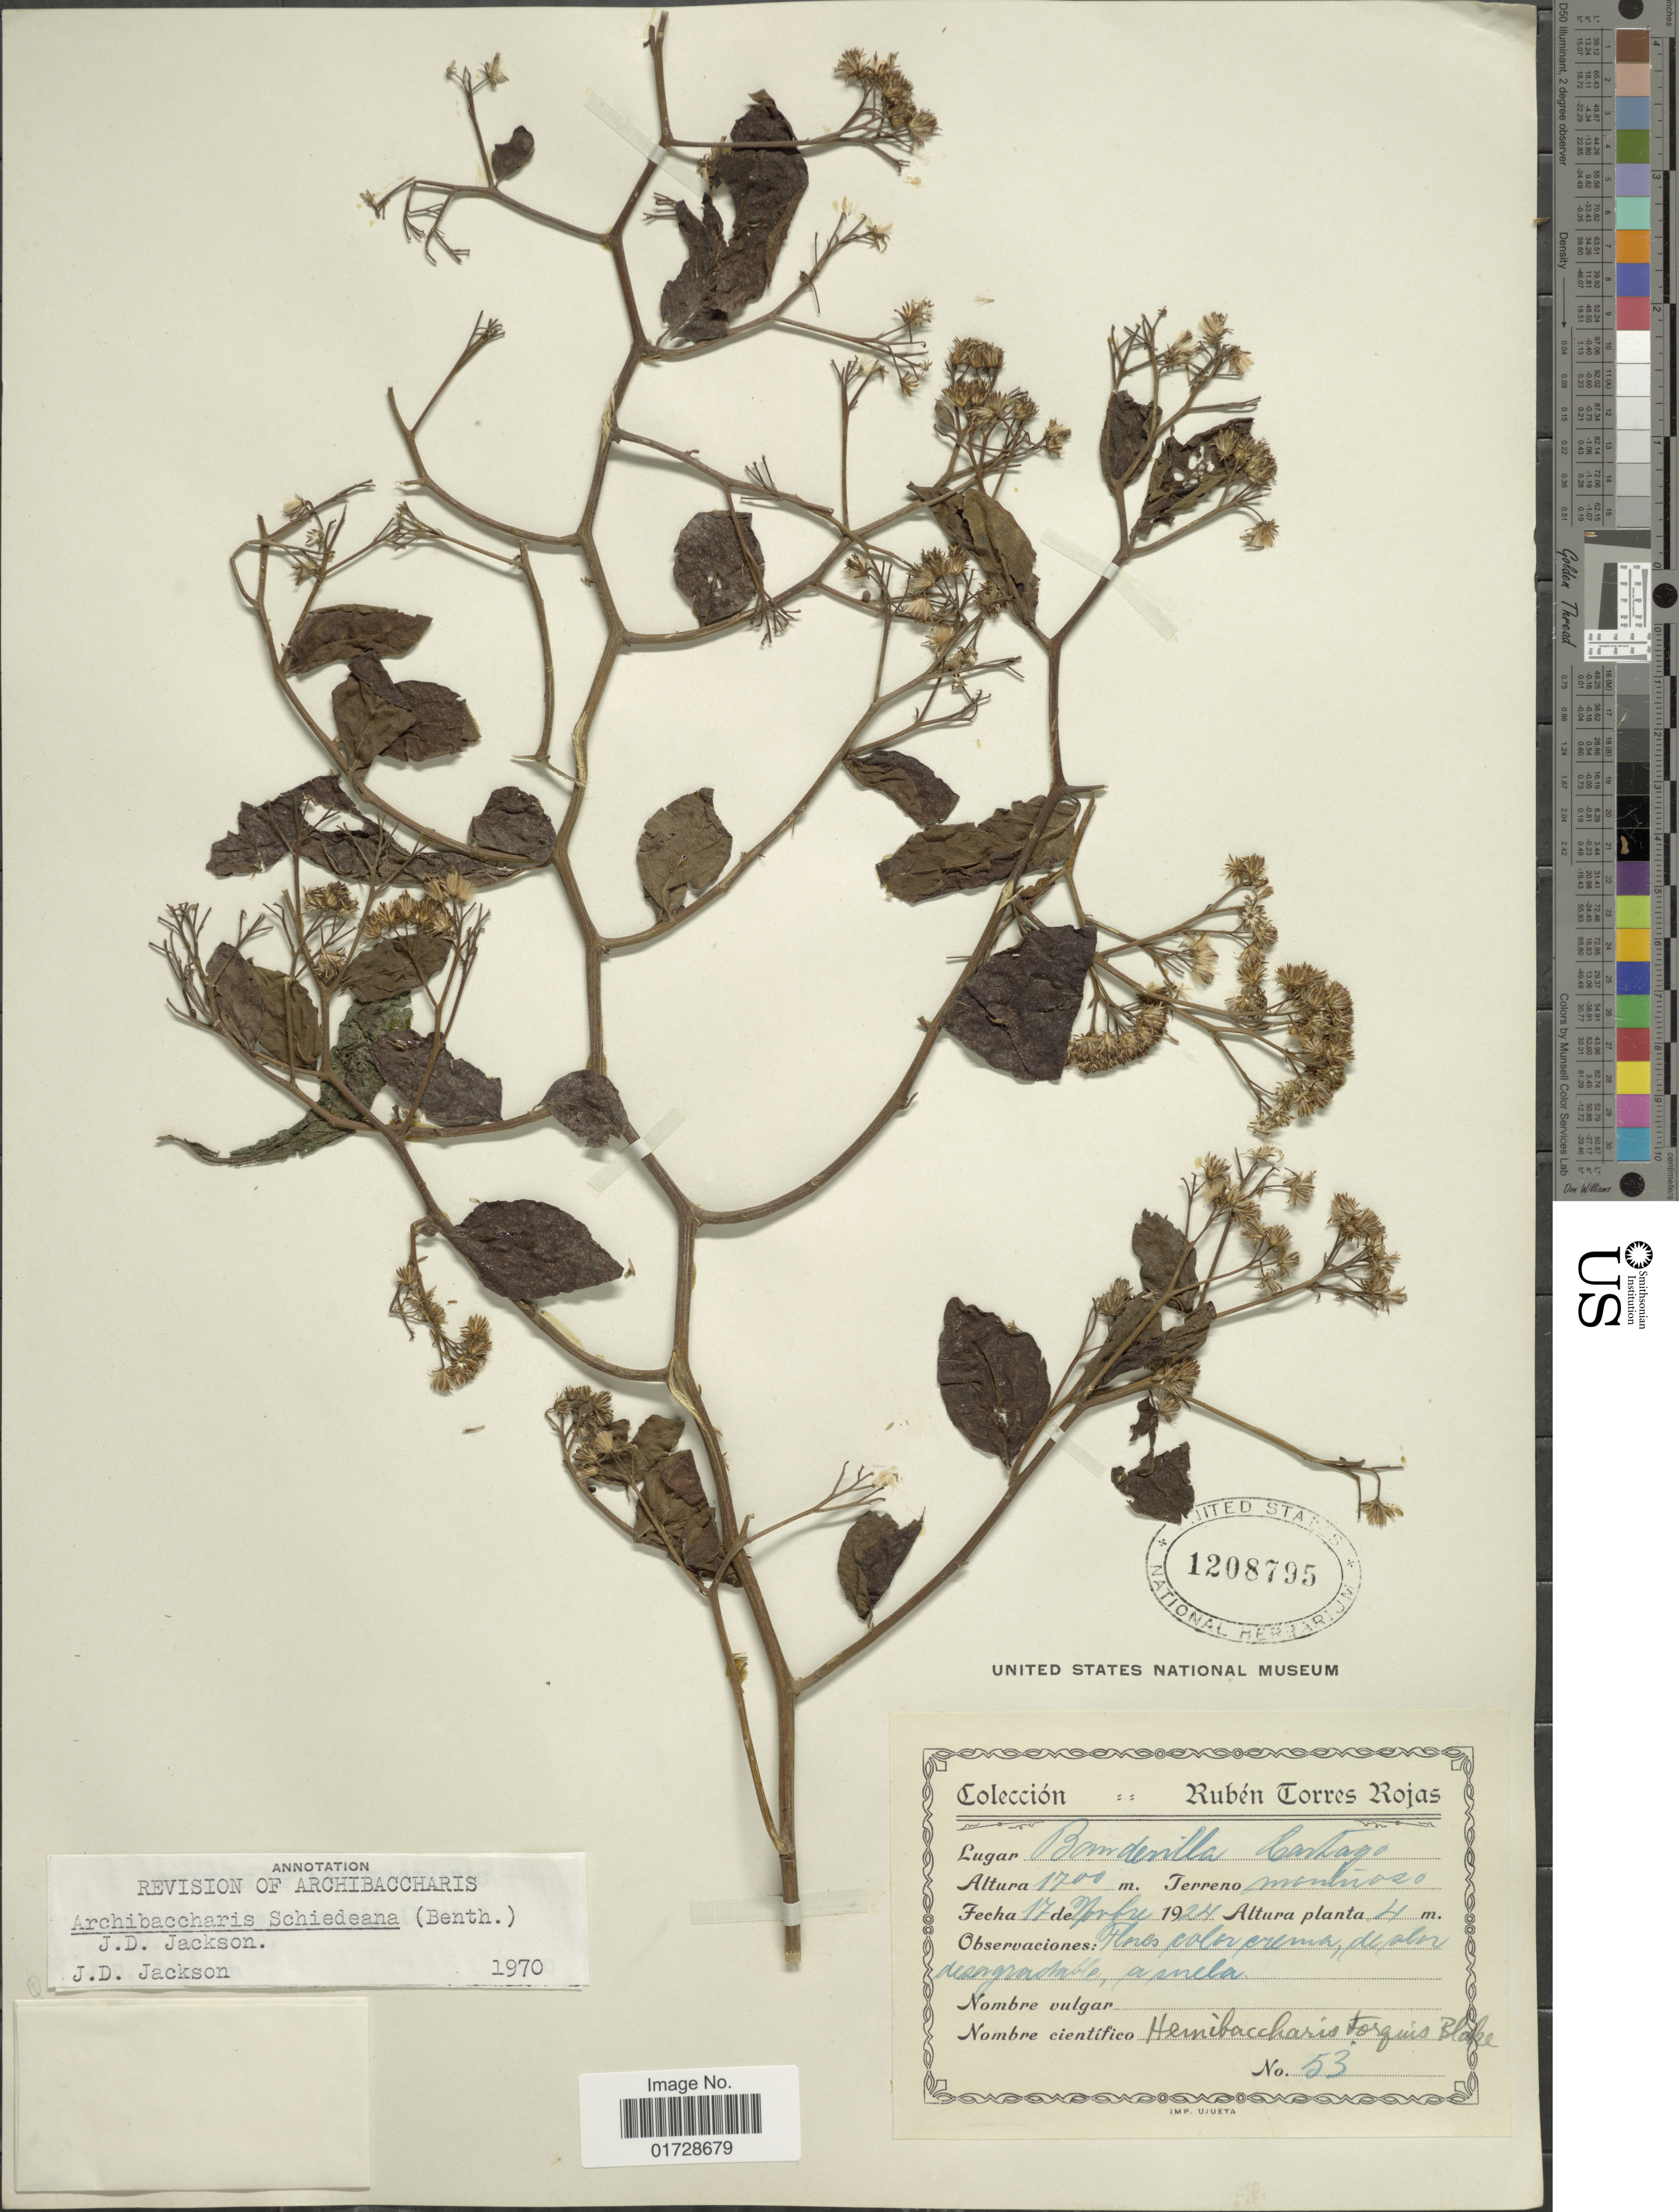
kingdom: Plantae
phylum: Tracheophyta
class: Magnoliopsida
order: Asterales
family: Asteraceae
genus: Archibaccharis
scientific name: Archibaccharis schiedeana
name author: (Benth.) J.D. Jacks.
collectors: R. Torres Rojas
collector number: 53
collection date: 1924-11-17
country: Costa Rica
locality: Banderilla Cartago, montnoso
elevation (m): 1700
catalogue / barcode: US 1208795